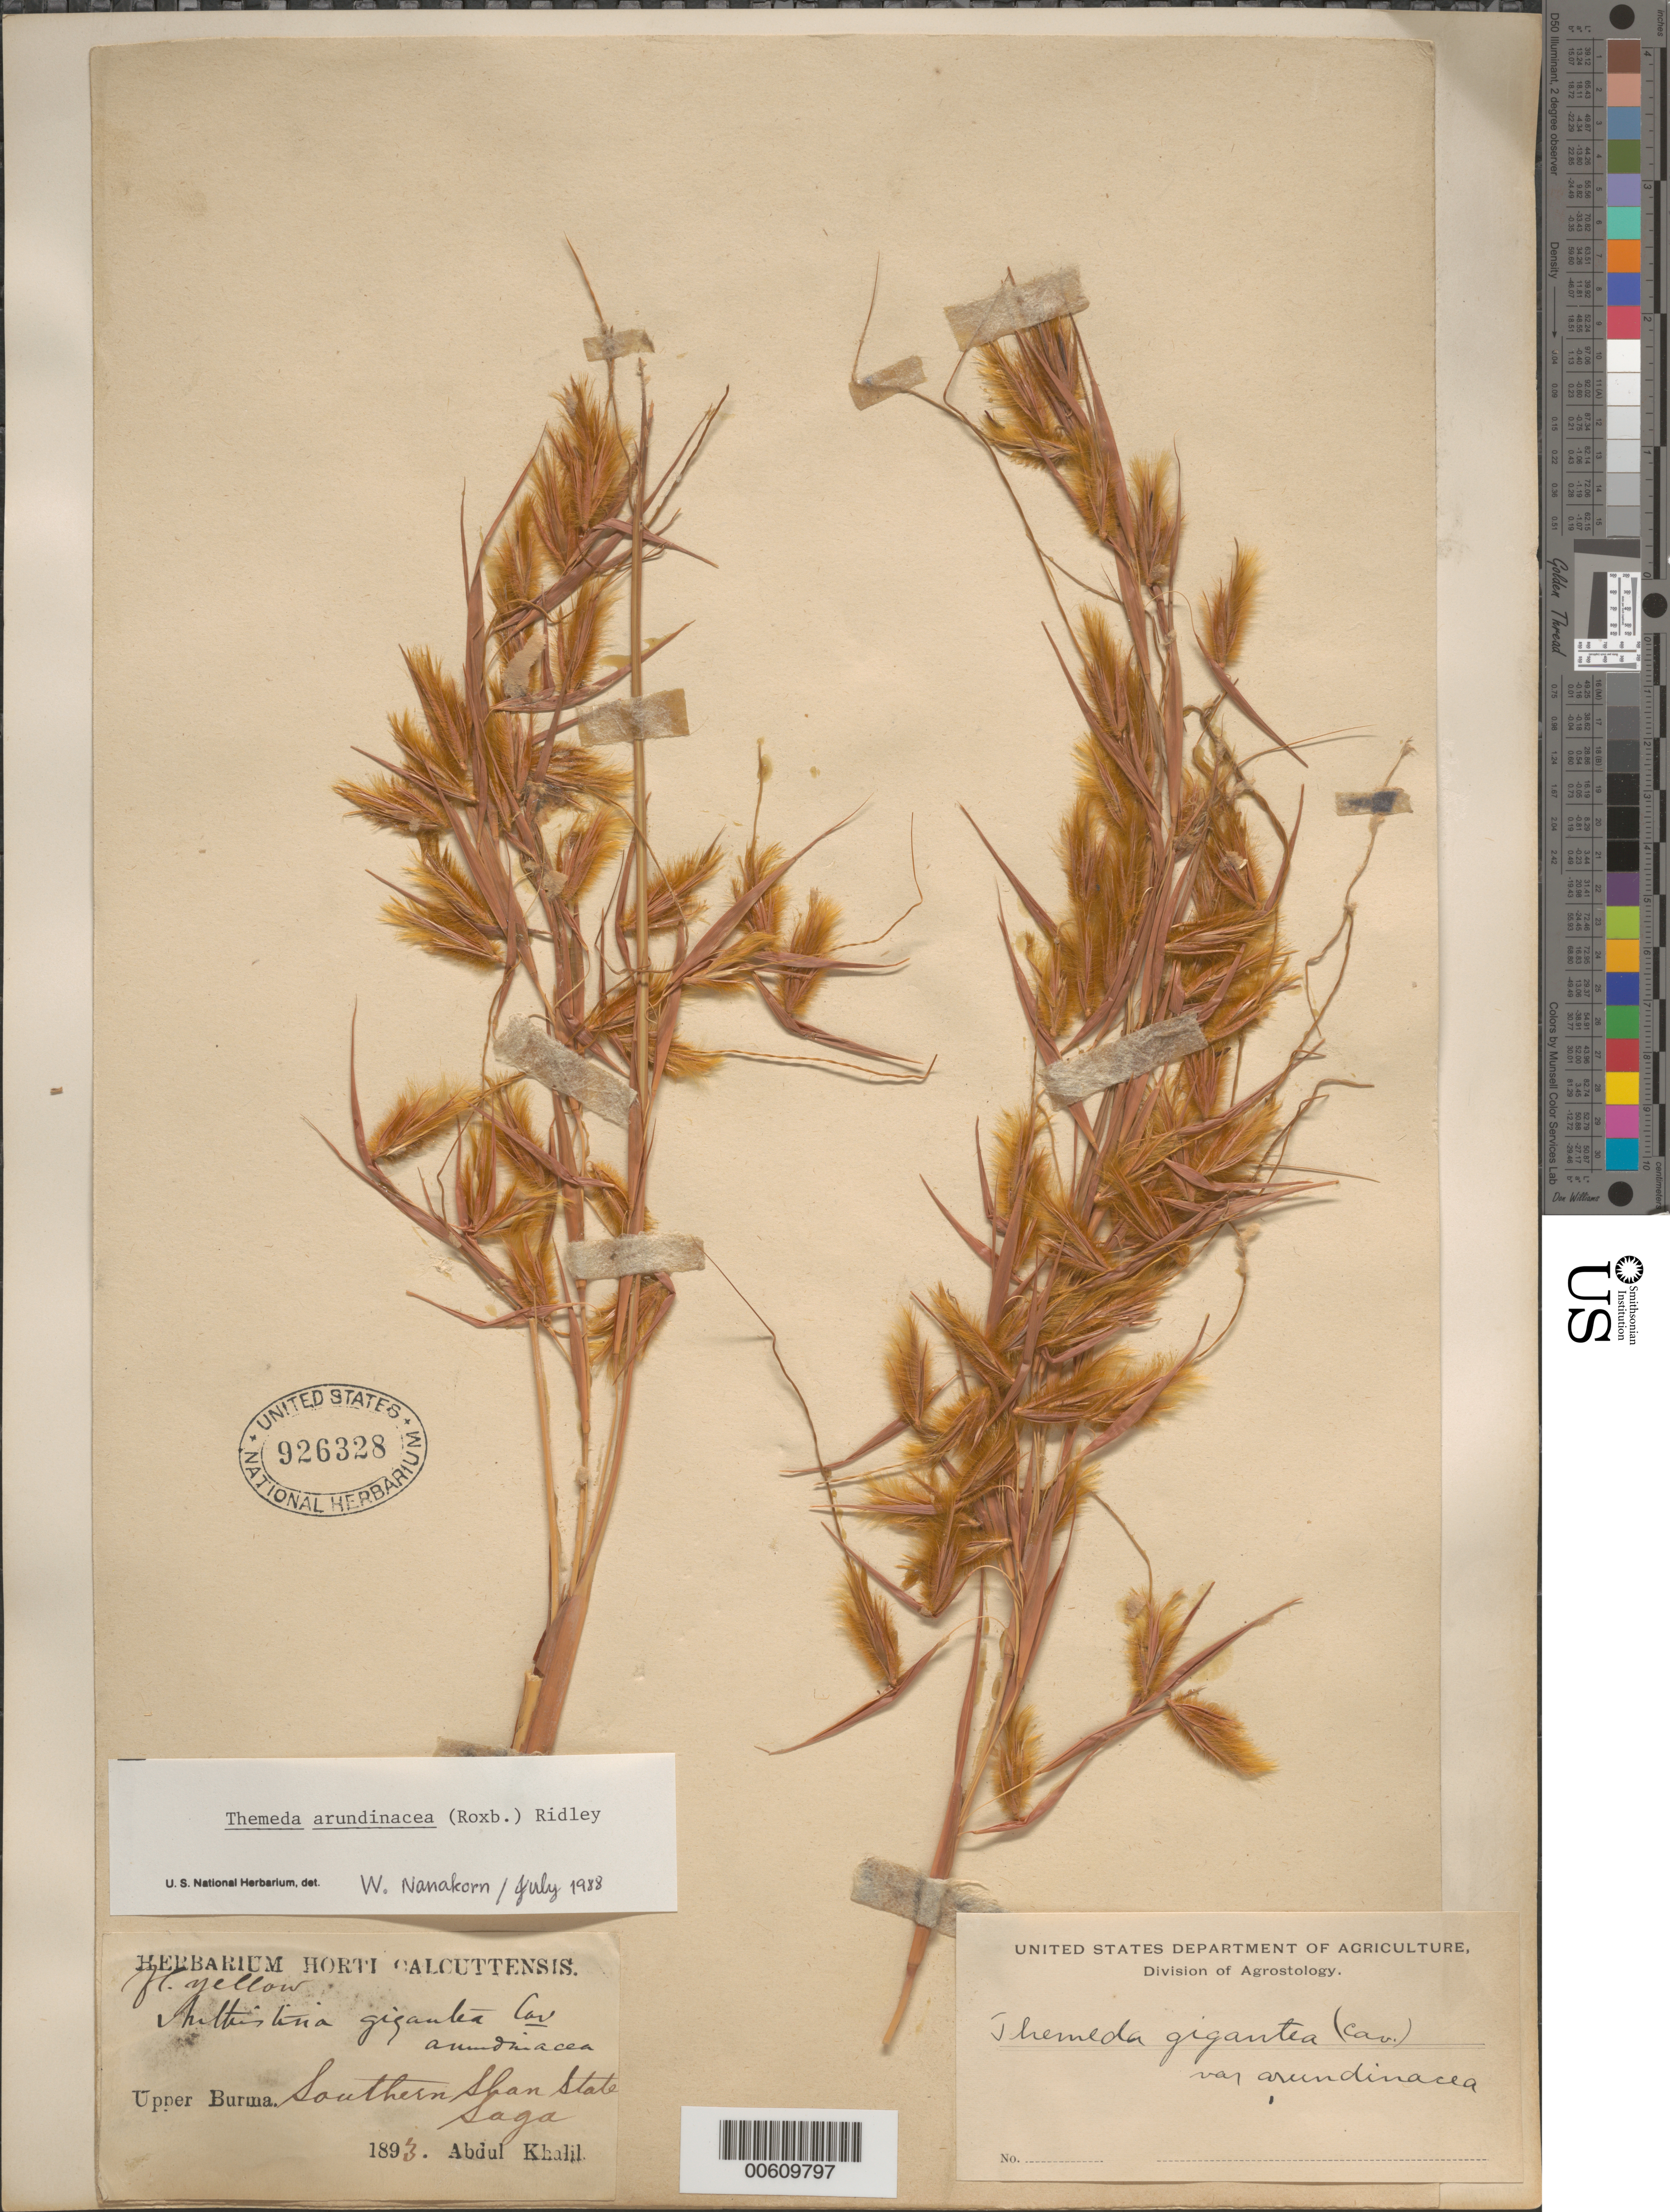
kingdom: Plantae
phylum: Tracheophyta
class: Liliopsida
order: Poales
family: Poaceae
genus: Themeda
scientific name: Themeda arundinacea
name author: (Roxb.) Ridl.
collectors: A. Khalil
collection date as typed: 1893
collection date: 1893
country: Myanmar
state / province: Shan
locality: Saga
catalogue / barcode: US 926328